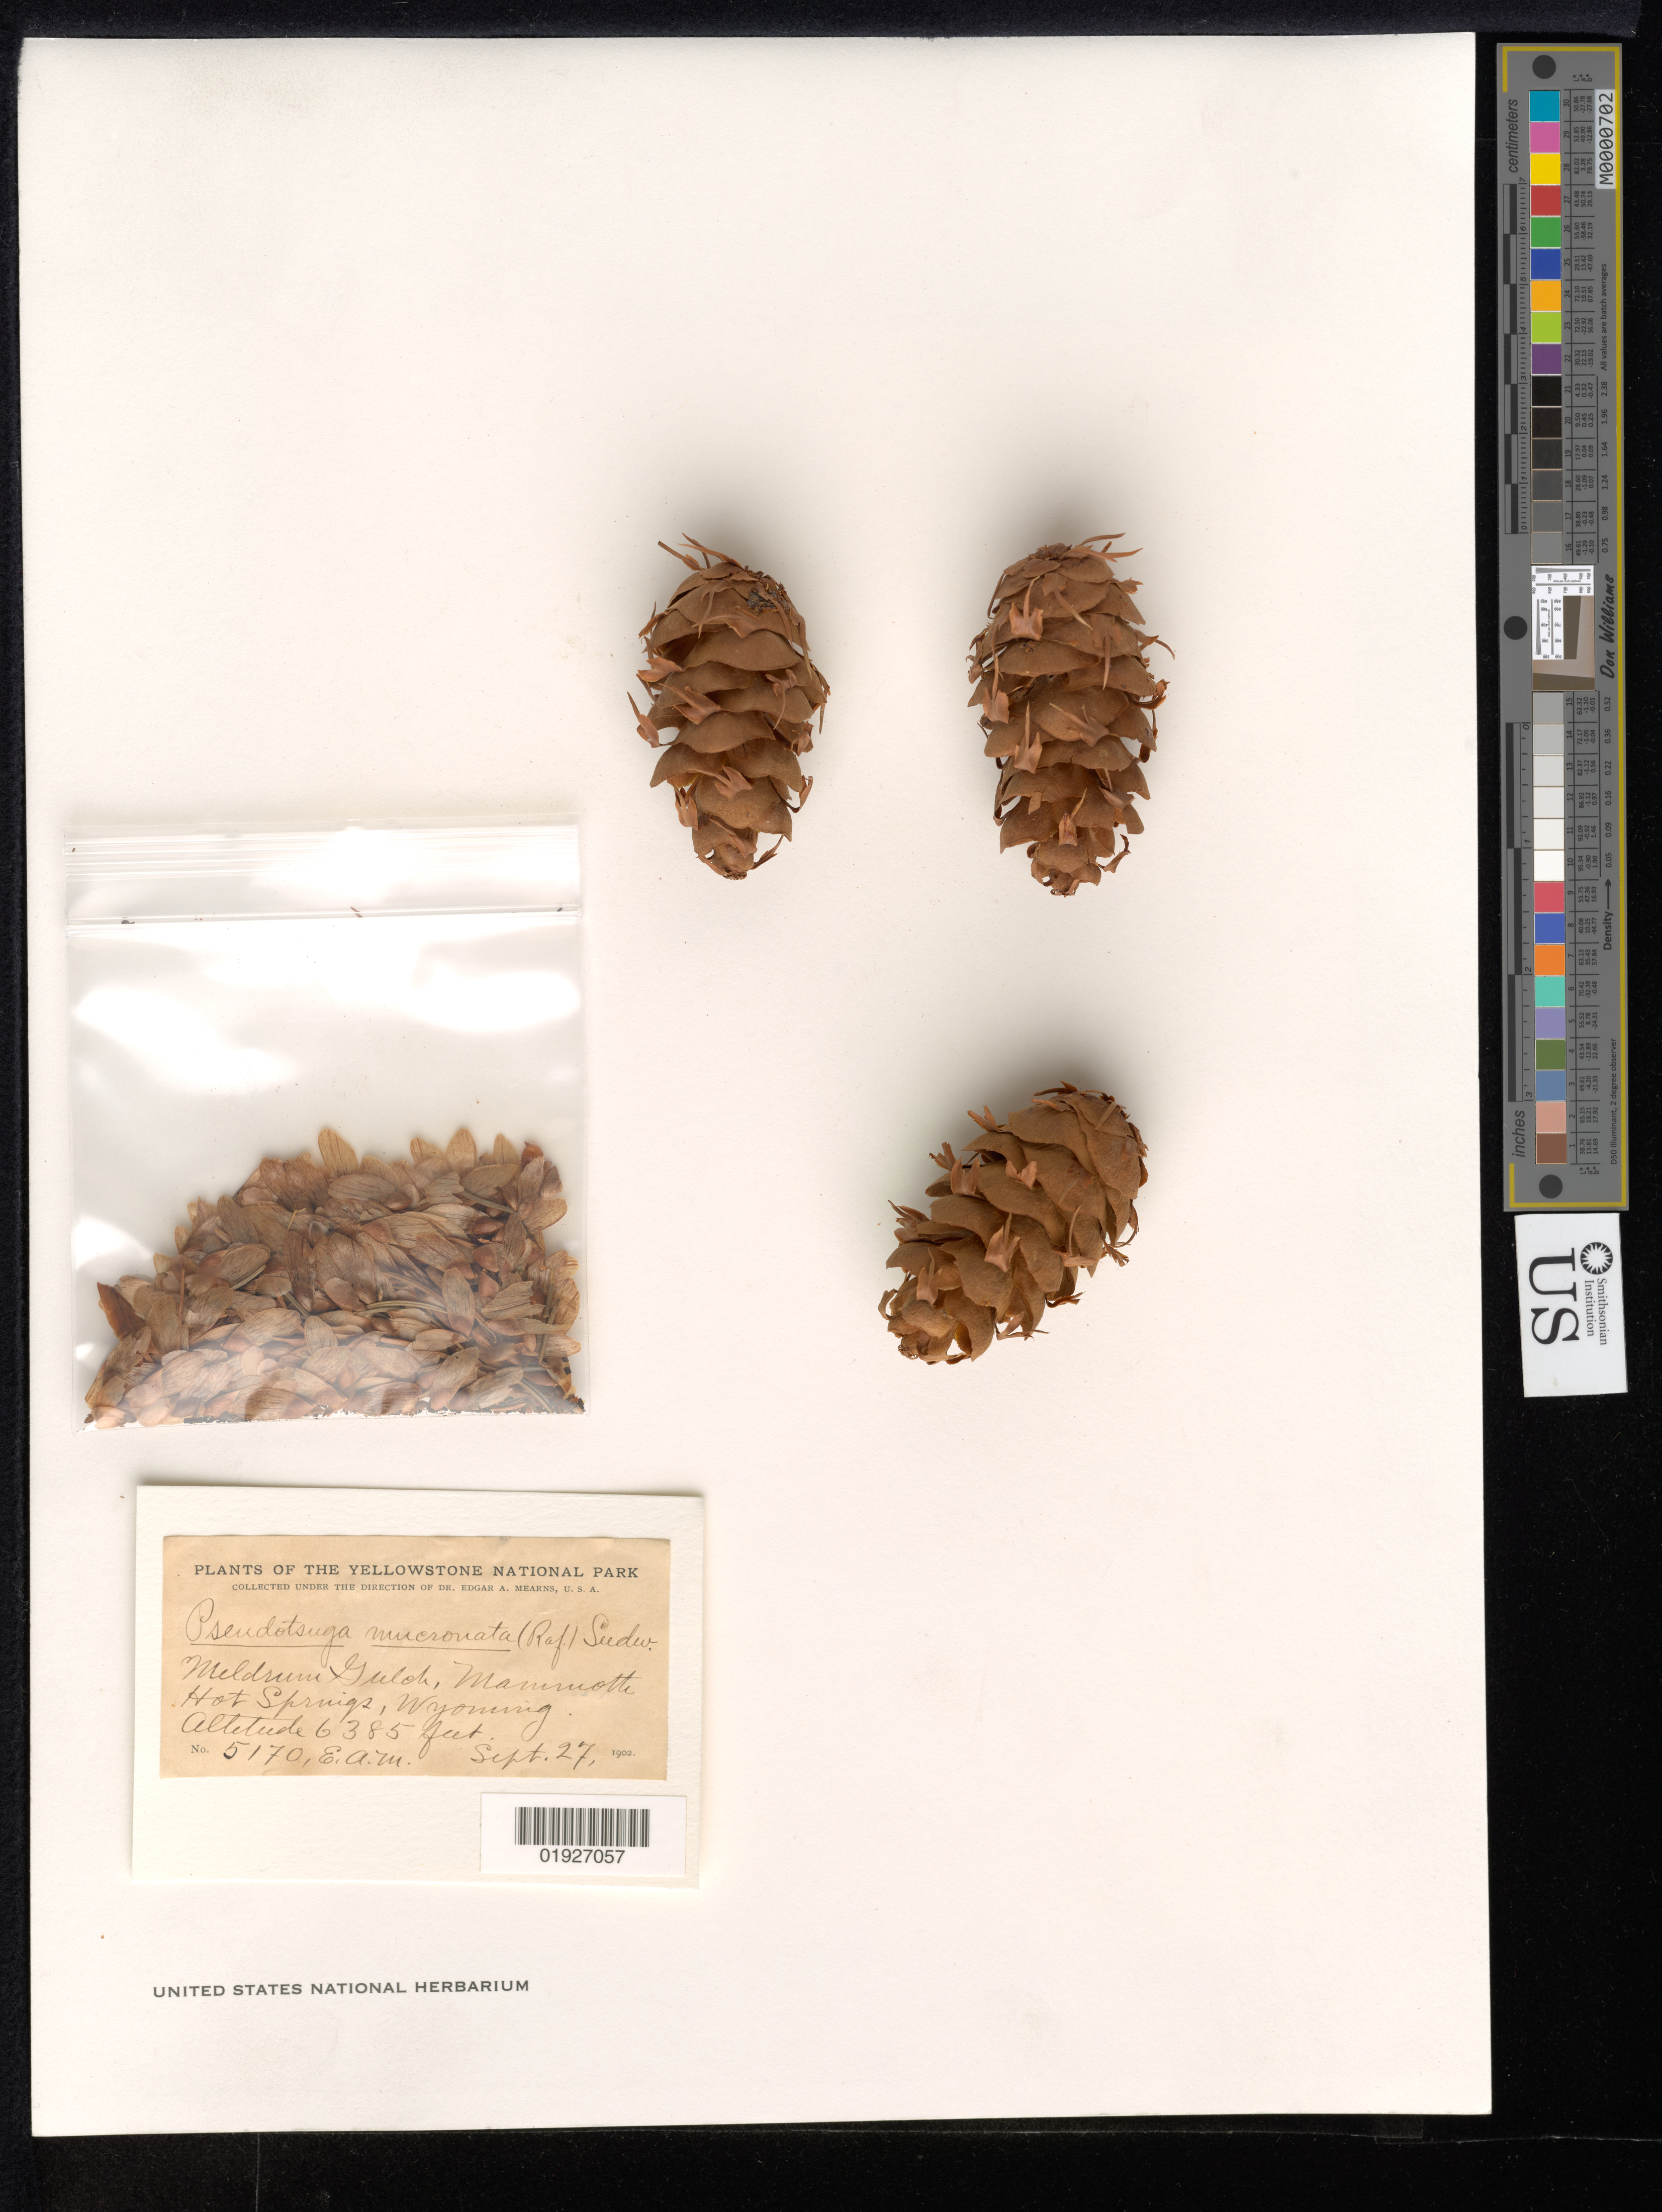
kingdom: Plantae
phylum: Tracheophyta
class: Pinopsida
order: Pinales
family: Pinaceae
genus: Pseudotsuga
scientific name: Pseudotsuga taxifolia var. glauca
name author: Sudw.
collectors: E. A. Mearns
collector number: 5170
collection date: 1902-09-27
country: United States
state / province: Wyoming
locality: Yellowstone National Park, Meldrum Gulch, Mammoth Hot Springs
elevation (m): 1946